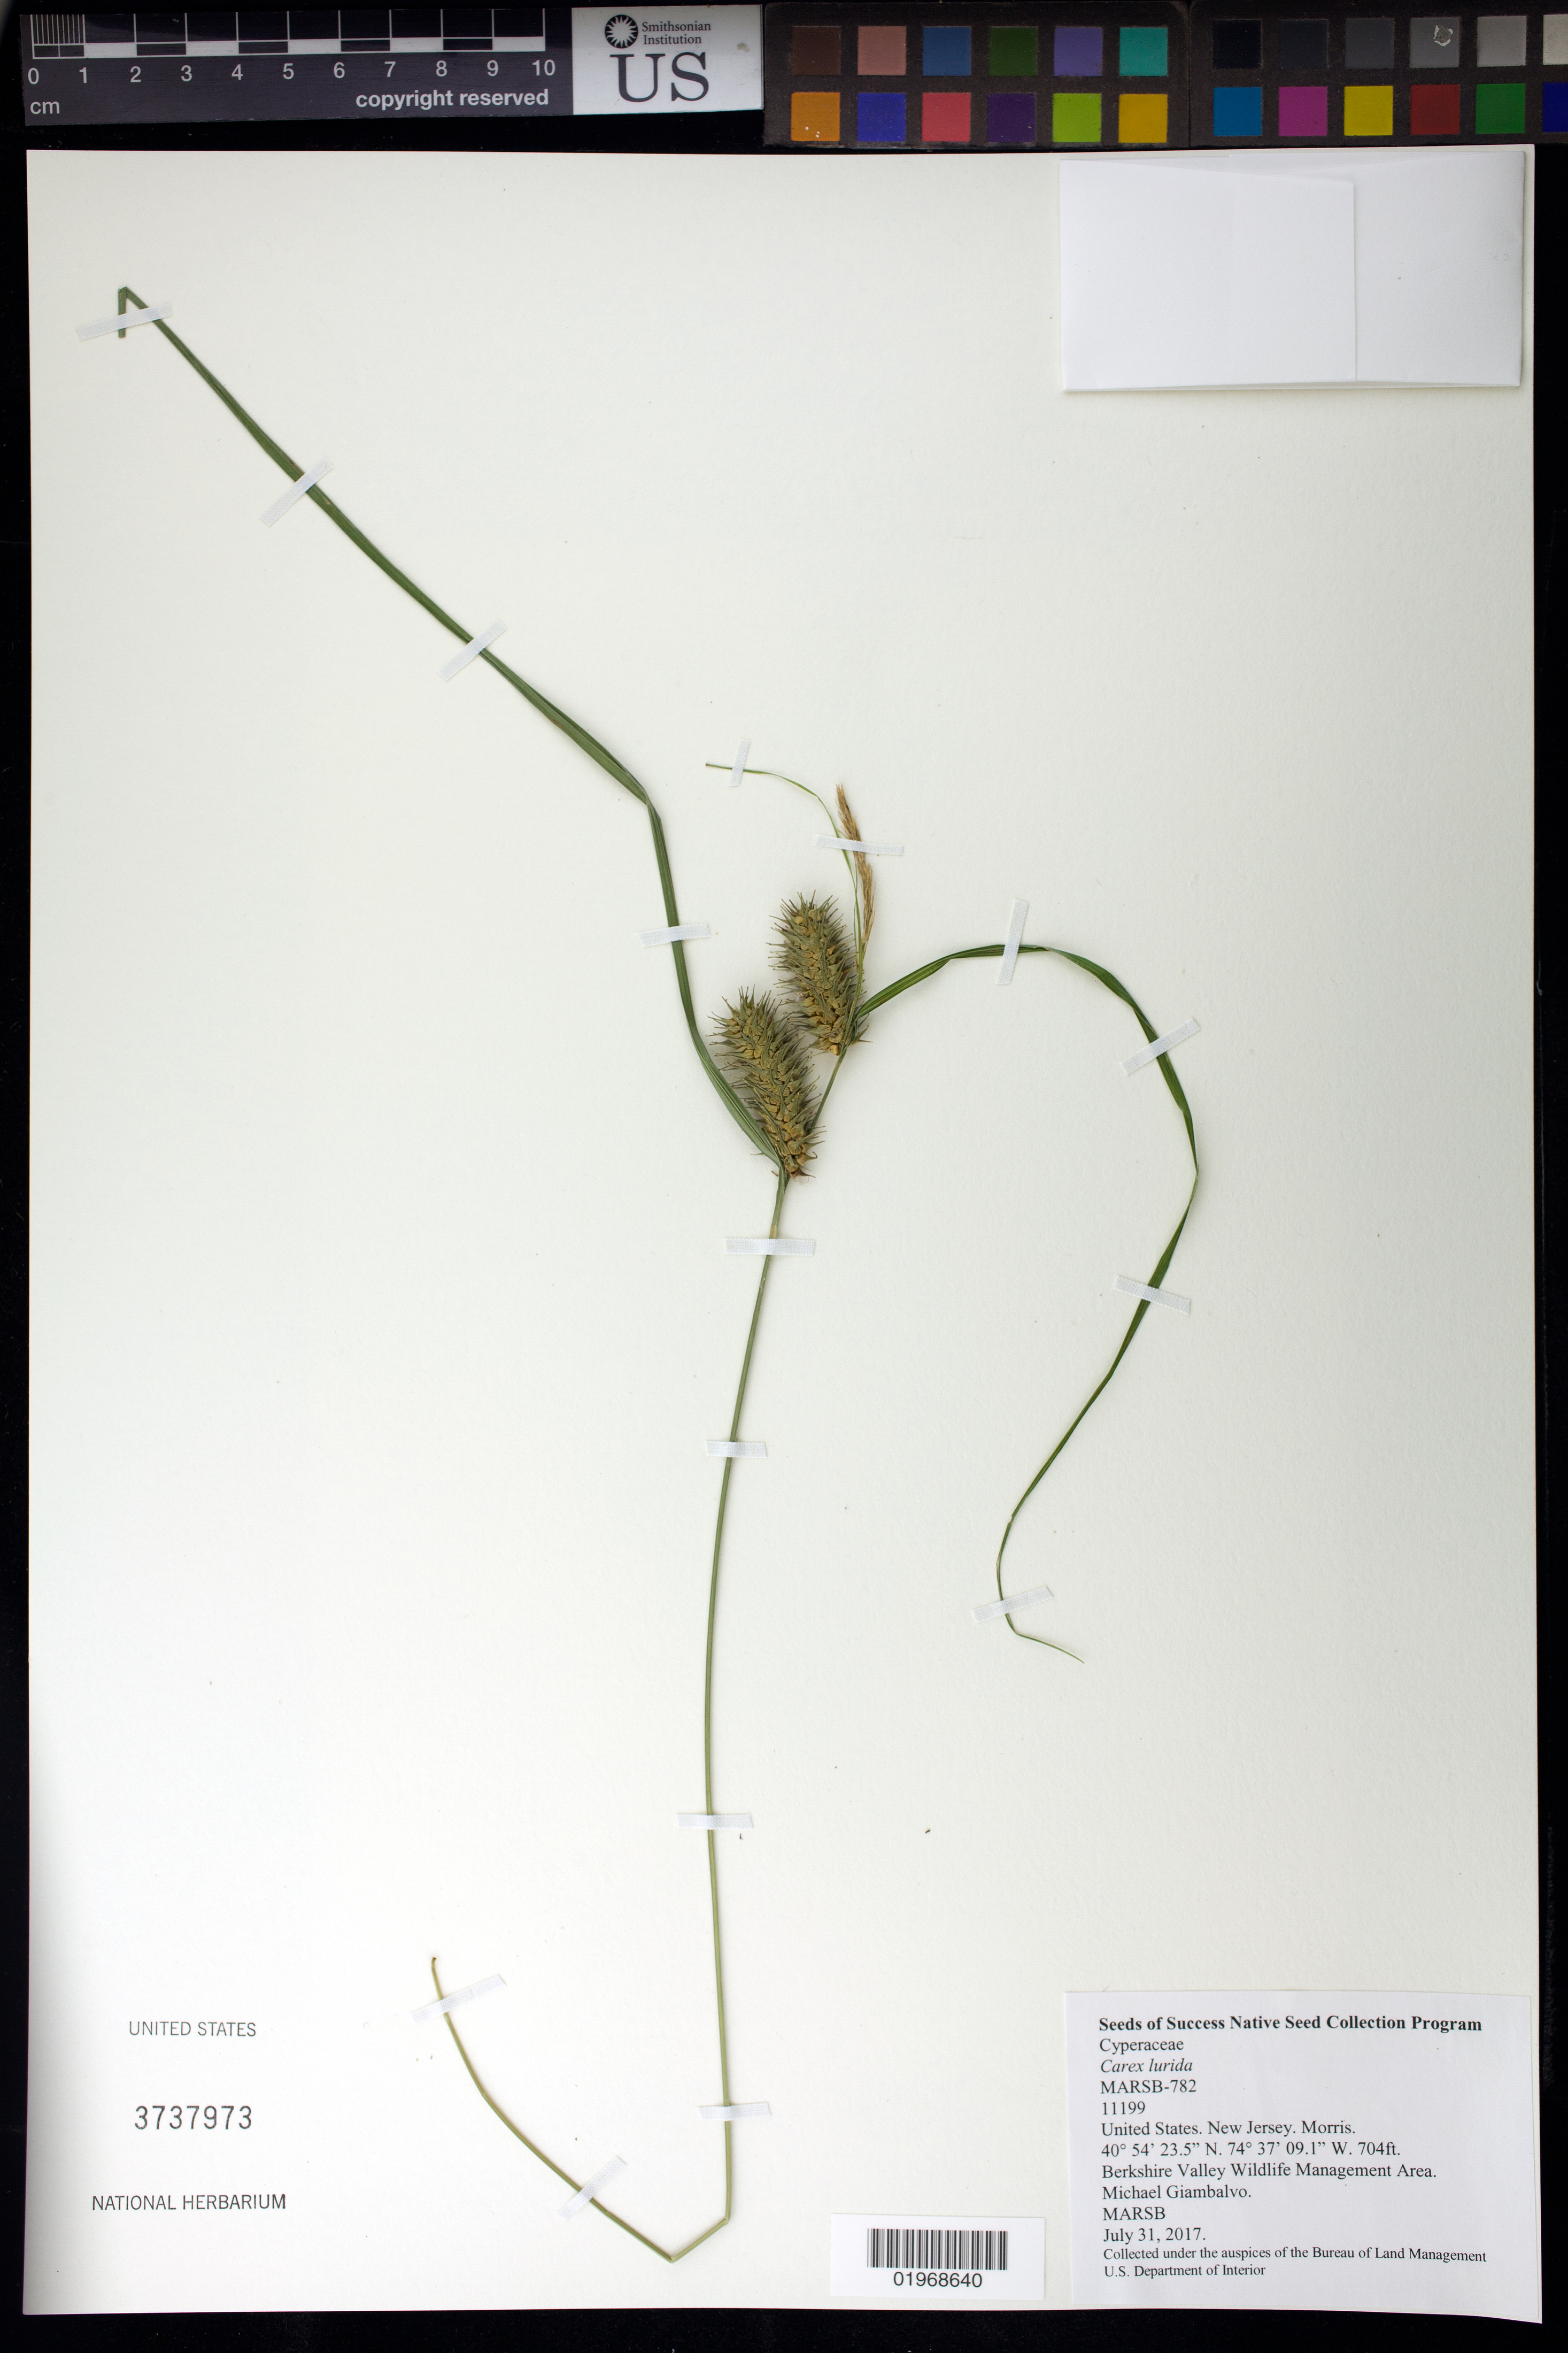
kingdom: Plantae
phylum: Tracheophyta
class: Liliopsida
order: Poales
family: Cyperaceae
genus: Carex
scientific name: Carex lurida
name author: Wahlenb.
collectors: M. Giambalvo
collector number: MARSB-782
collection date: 2017-07-31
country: United States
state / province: New Jersey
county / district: Morris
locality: Berkshire Wildlife Management Area, Gordon Road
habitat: Wet Freshwater MEadow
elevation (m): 215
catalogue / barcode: US 3737973